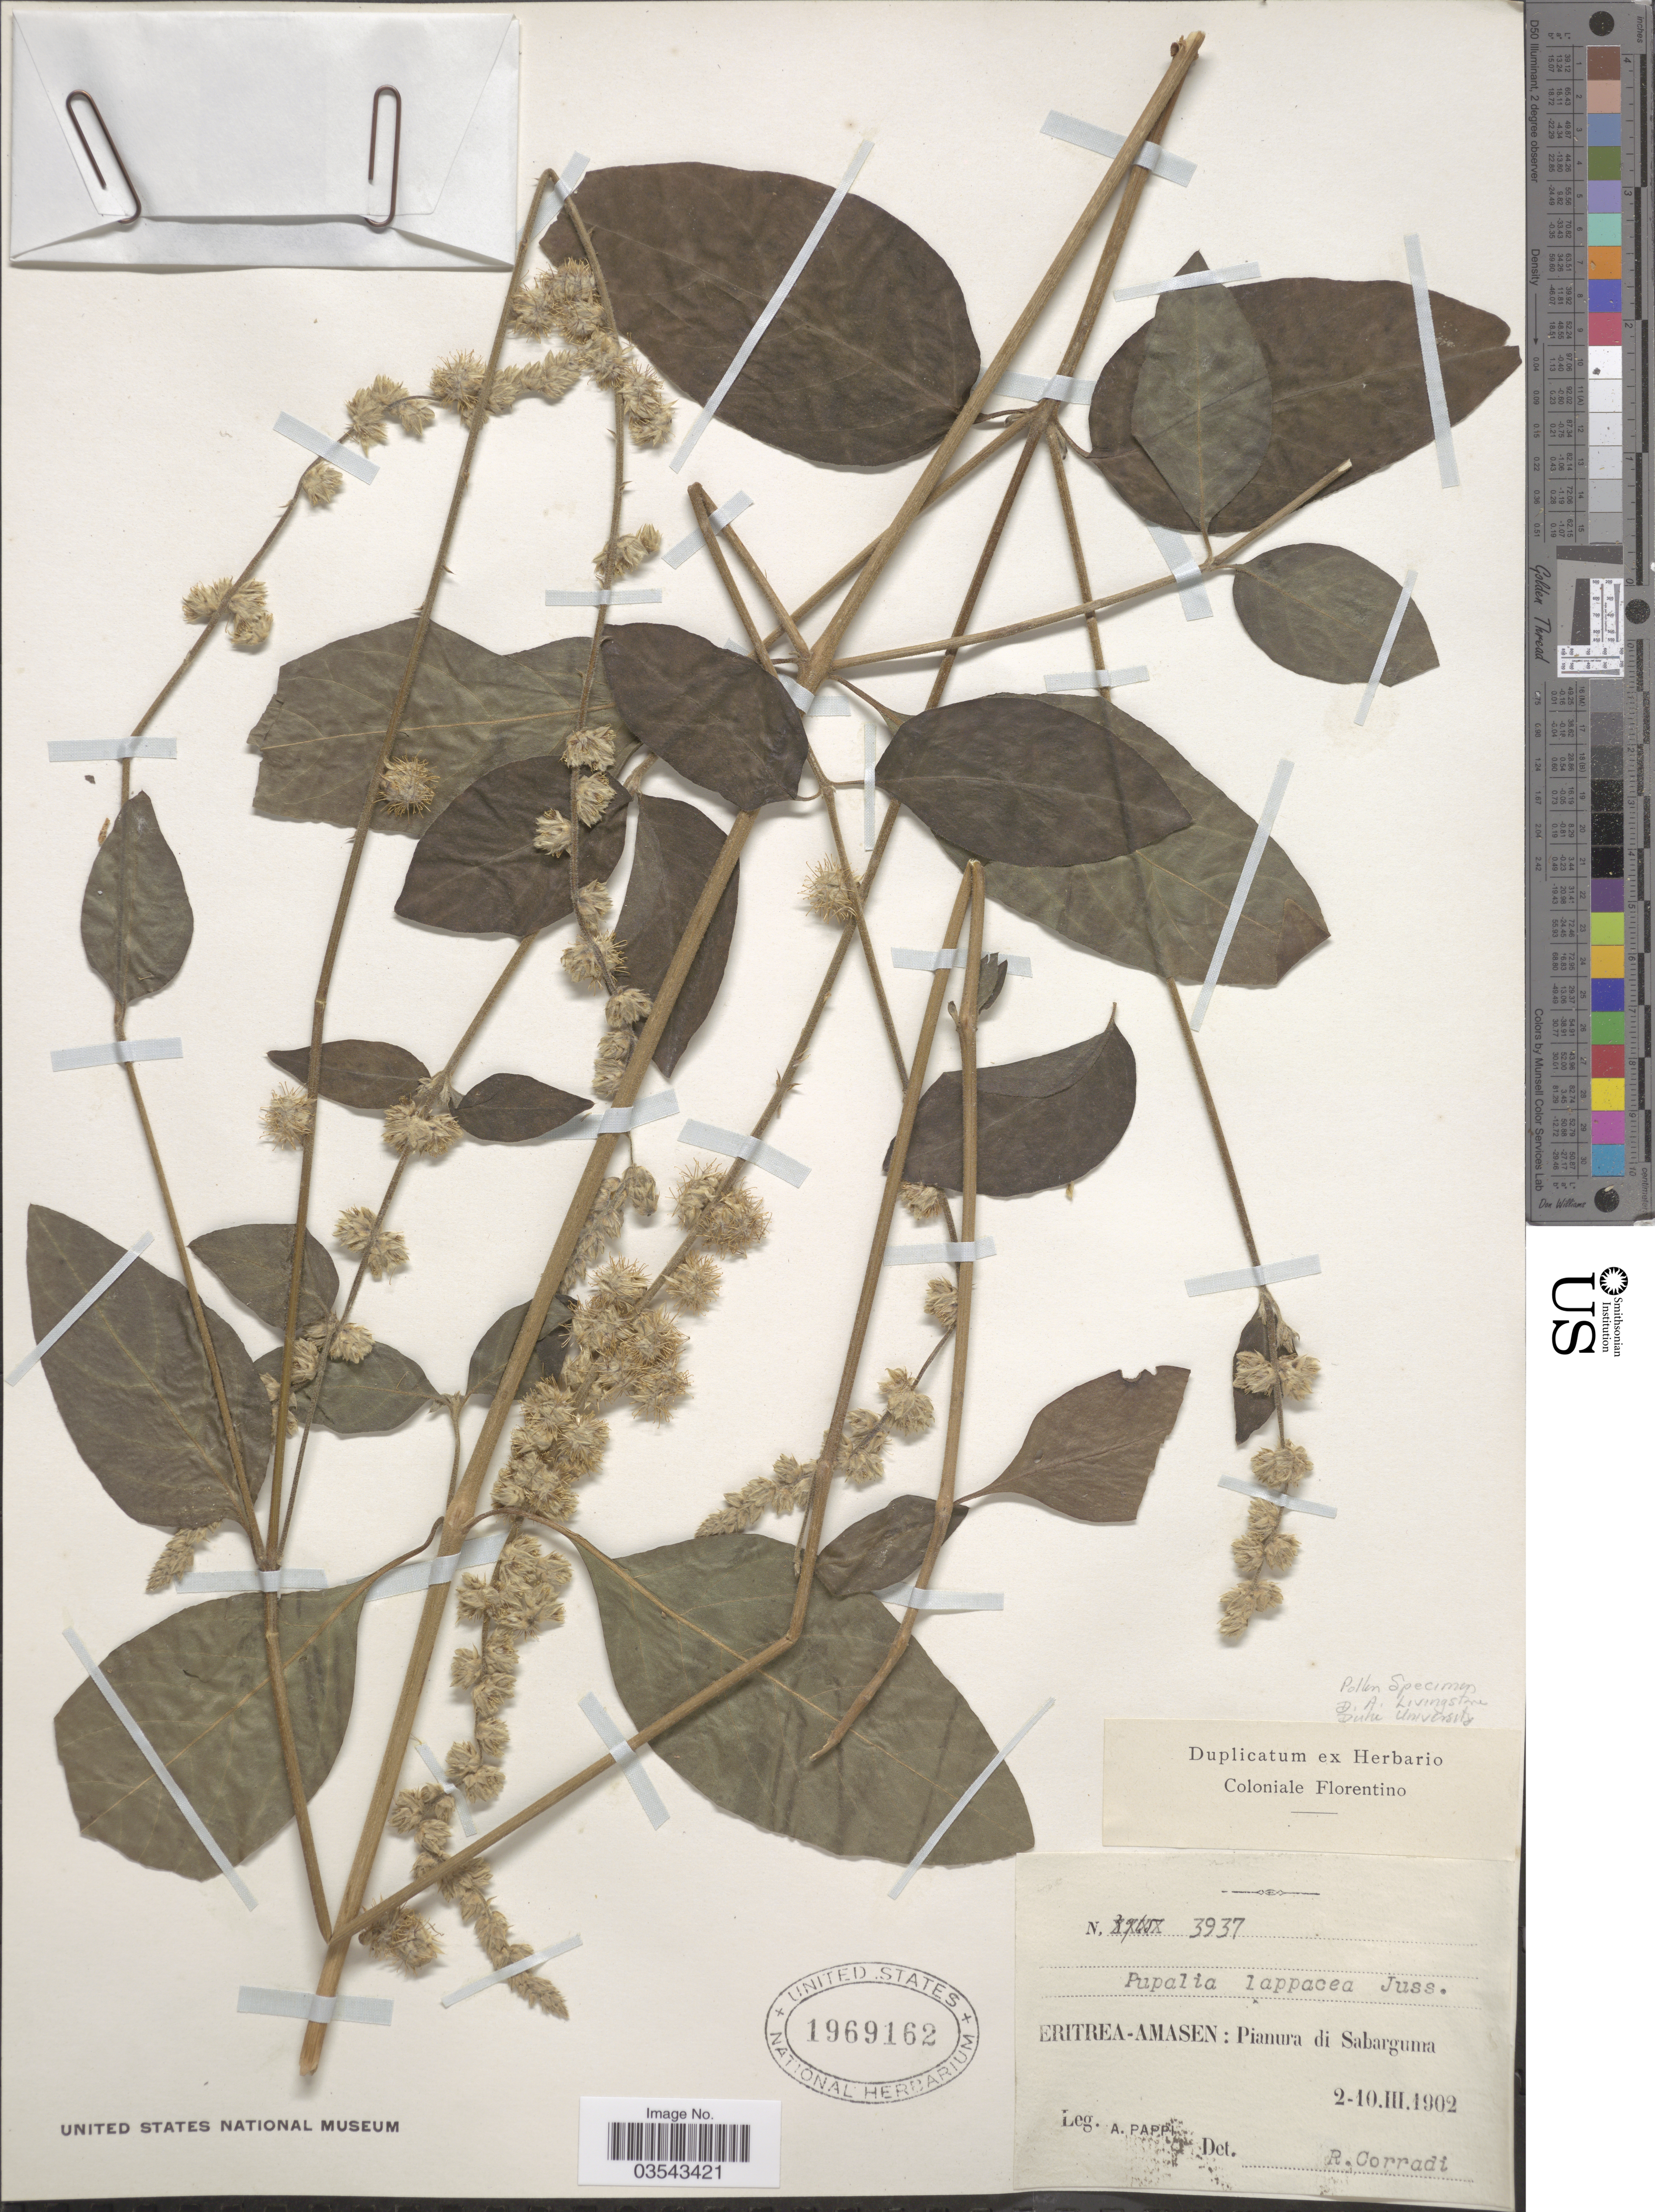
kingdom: Plantae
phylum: Tracheophyta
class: Magnoliopsida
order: Caryophyllales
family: Amaranthaceae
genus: Pupalia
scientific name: Pupalia lappacea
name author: (L.) A. Juss.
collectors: A. Pappi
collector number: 3937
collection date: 1902-03-02/1902-03-10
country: Eritrea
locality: Amasen: Pianura di Sabarguma.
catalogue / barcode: US 1969162